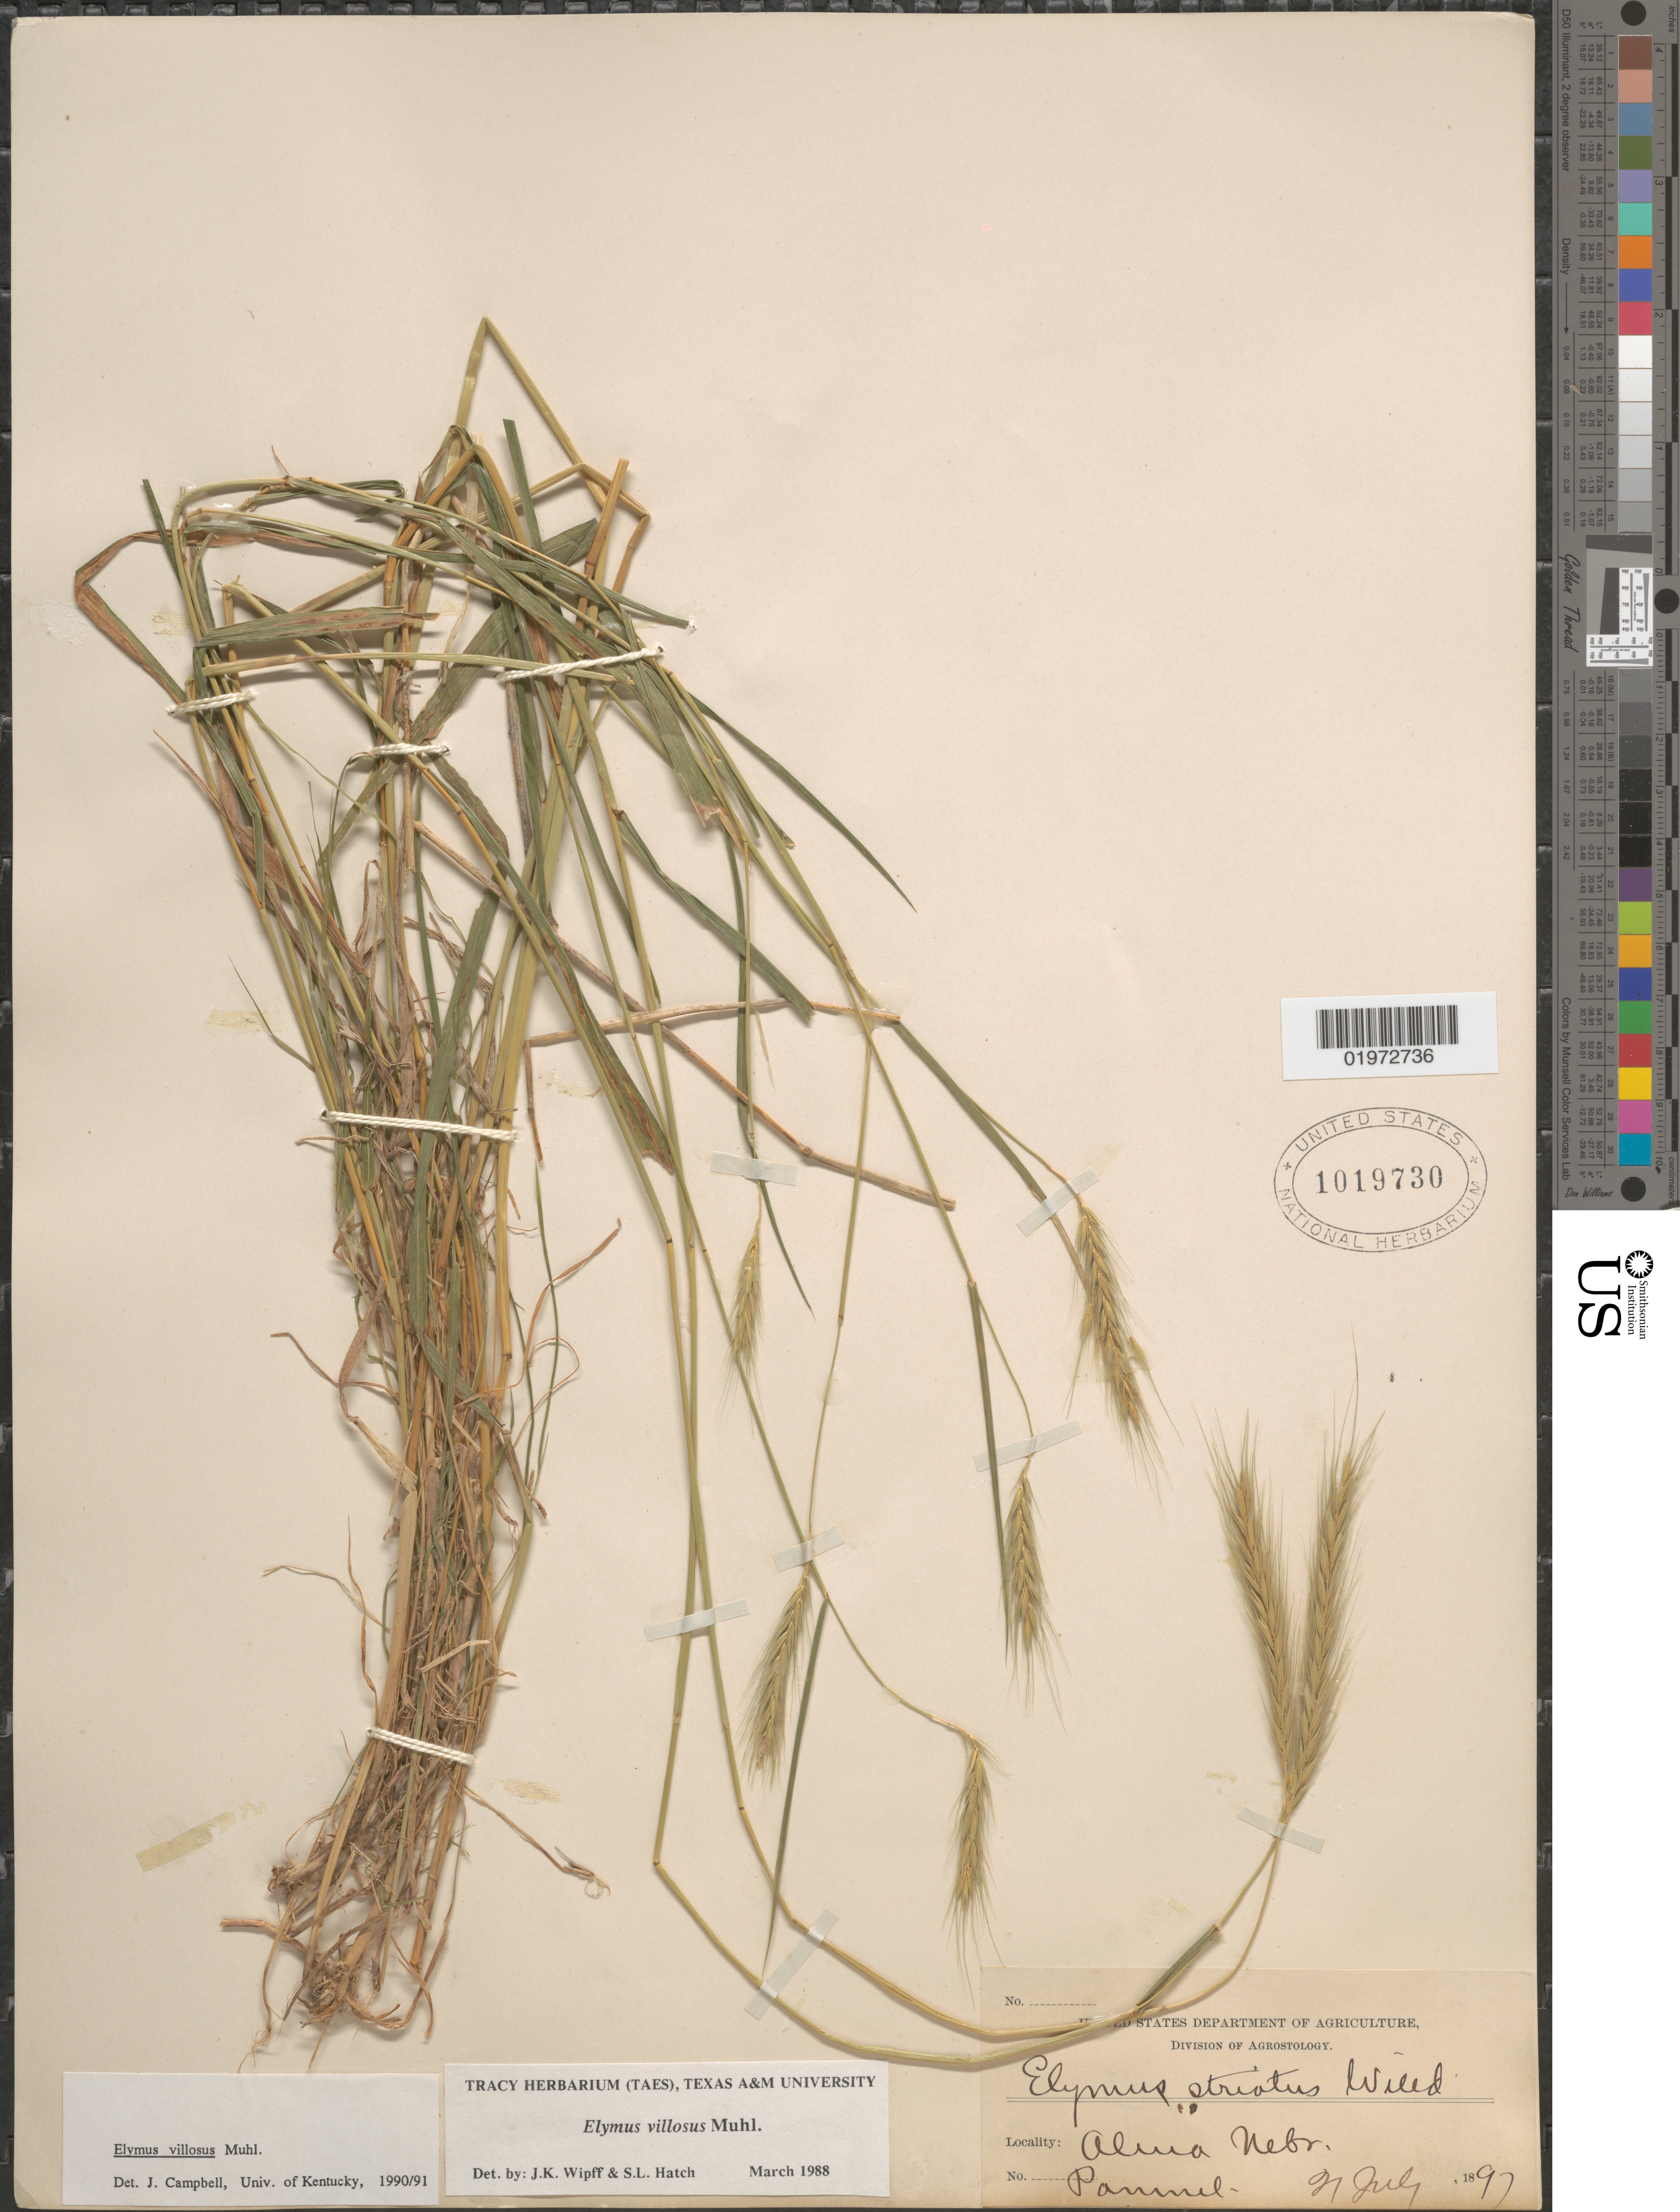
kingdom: Plantae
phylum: Tracheophyta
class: Liliopsida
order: Poales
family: Poaceae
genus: Elymus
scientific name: Elymus villosus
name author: Muhl. ex Willd.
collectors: -. Pammel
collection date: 1897-07-21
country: United States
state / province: Nebraska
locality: Alma.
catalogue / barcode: US 1019730